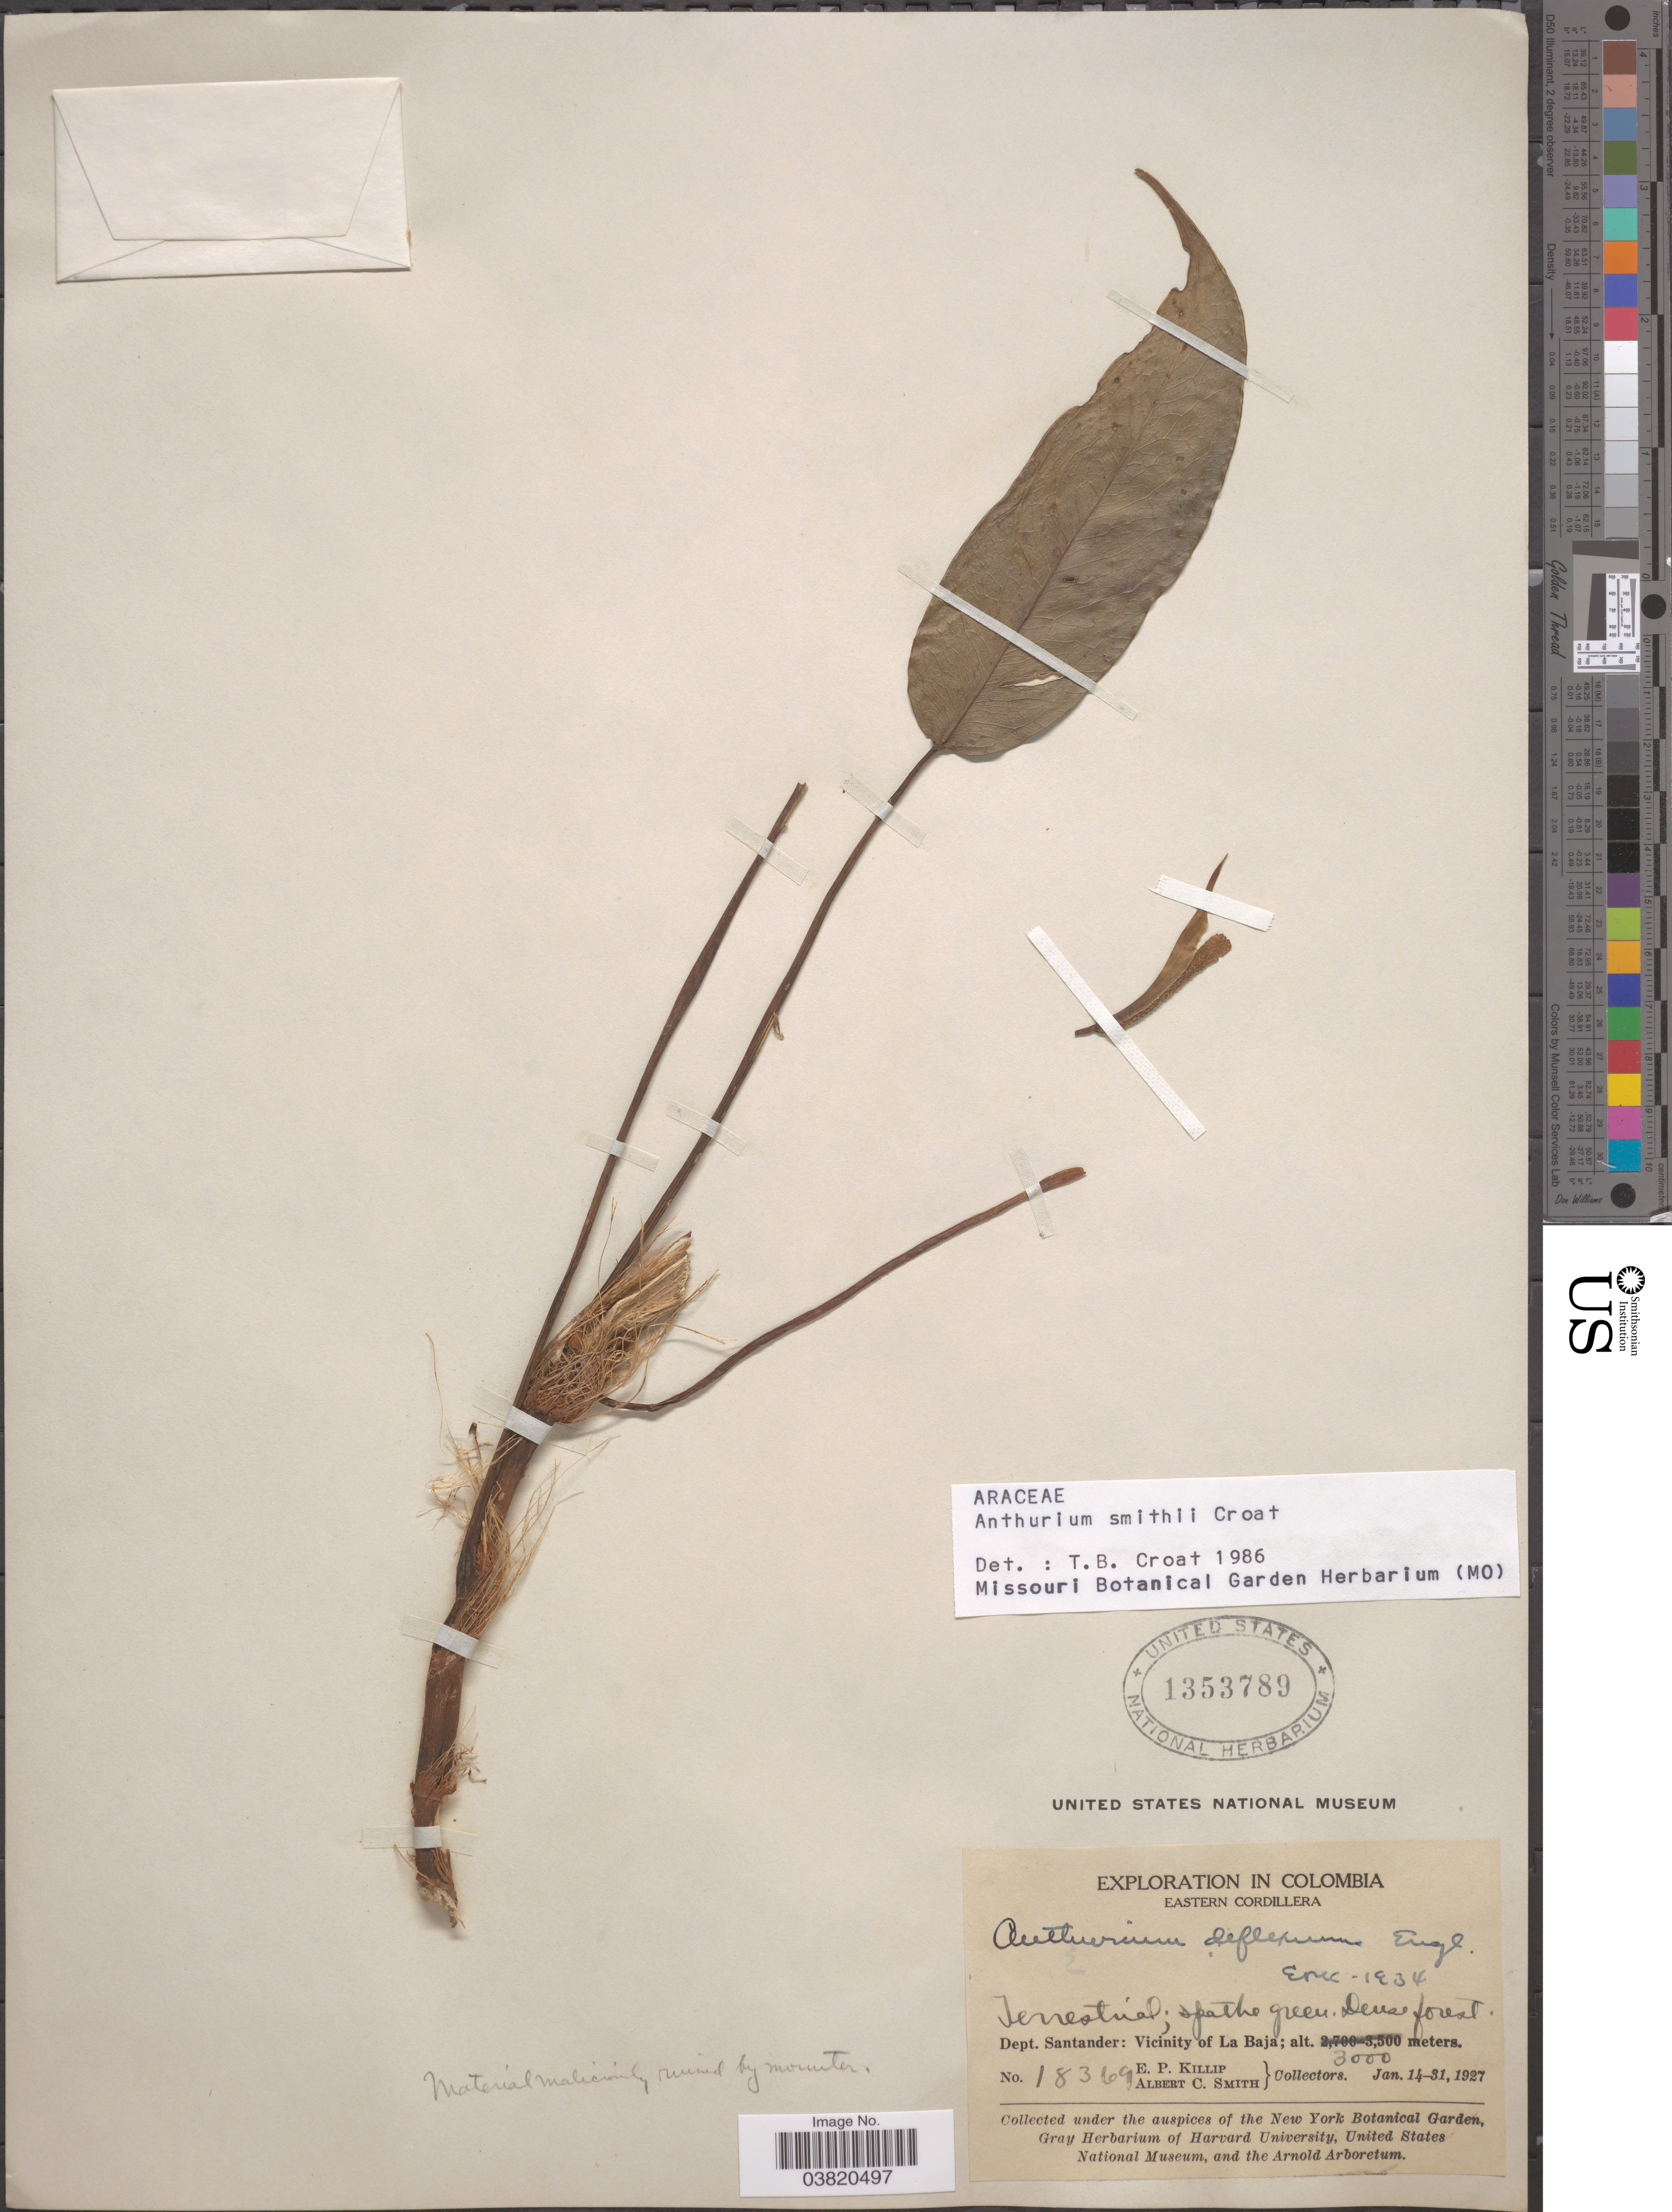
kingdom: Plantae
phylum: Tracheophyta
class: Liliopsida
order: Alismatales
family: Araceae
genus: Anthurium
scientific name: Anthurium smithii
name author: Croat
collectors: E. P. Killip & A. C. Smith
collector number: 18369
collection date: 1927-01-14/1927-01-31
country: Colombia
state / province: Santander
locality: Eastern Cordillera. Dept. Santander: Vicinity of La Baja.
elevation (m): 3000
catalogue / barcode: US 1353789